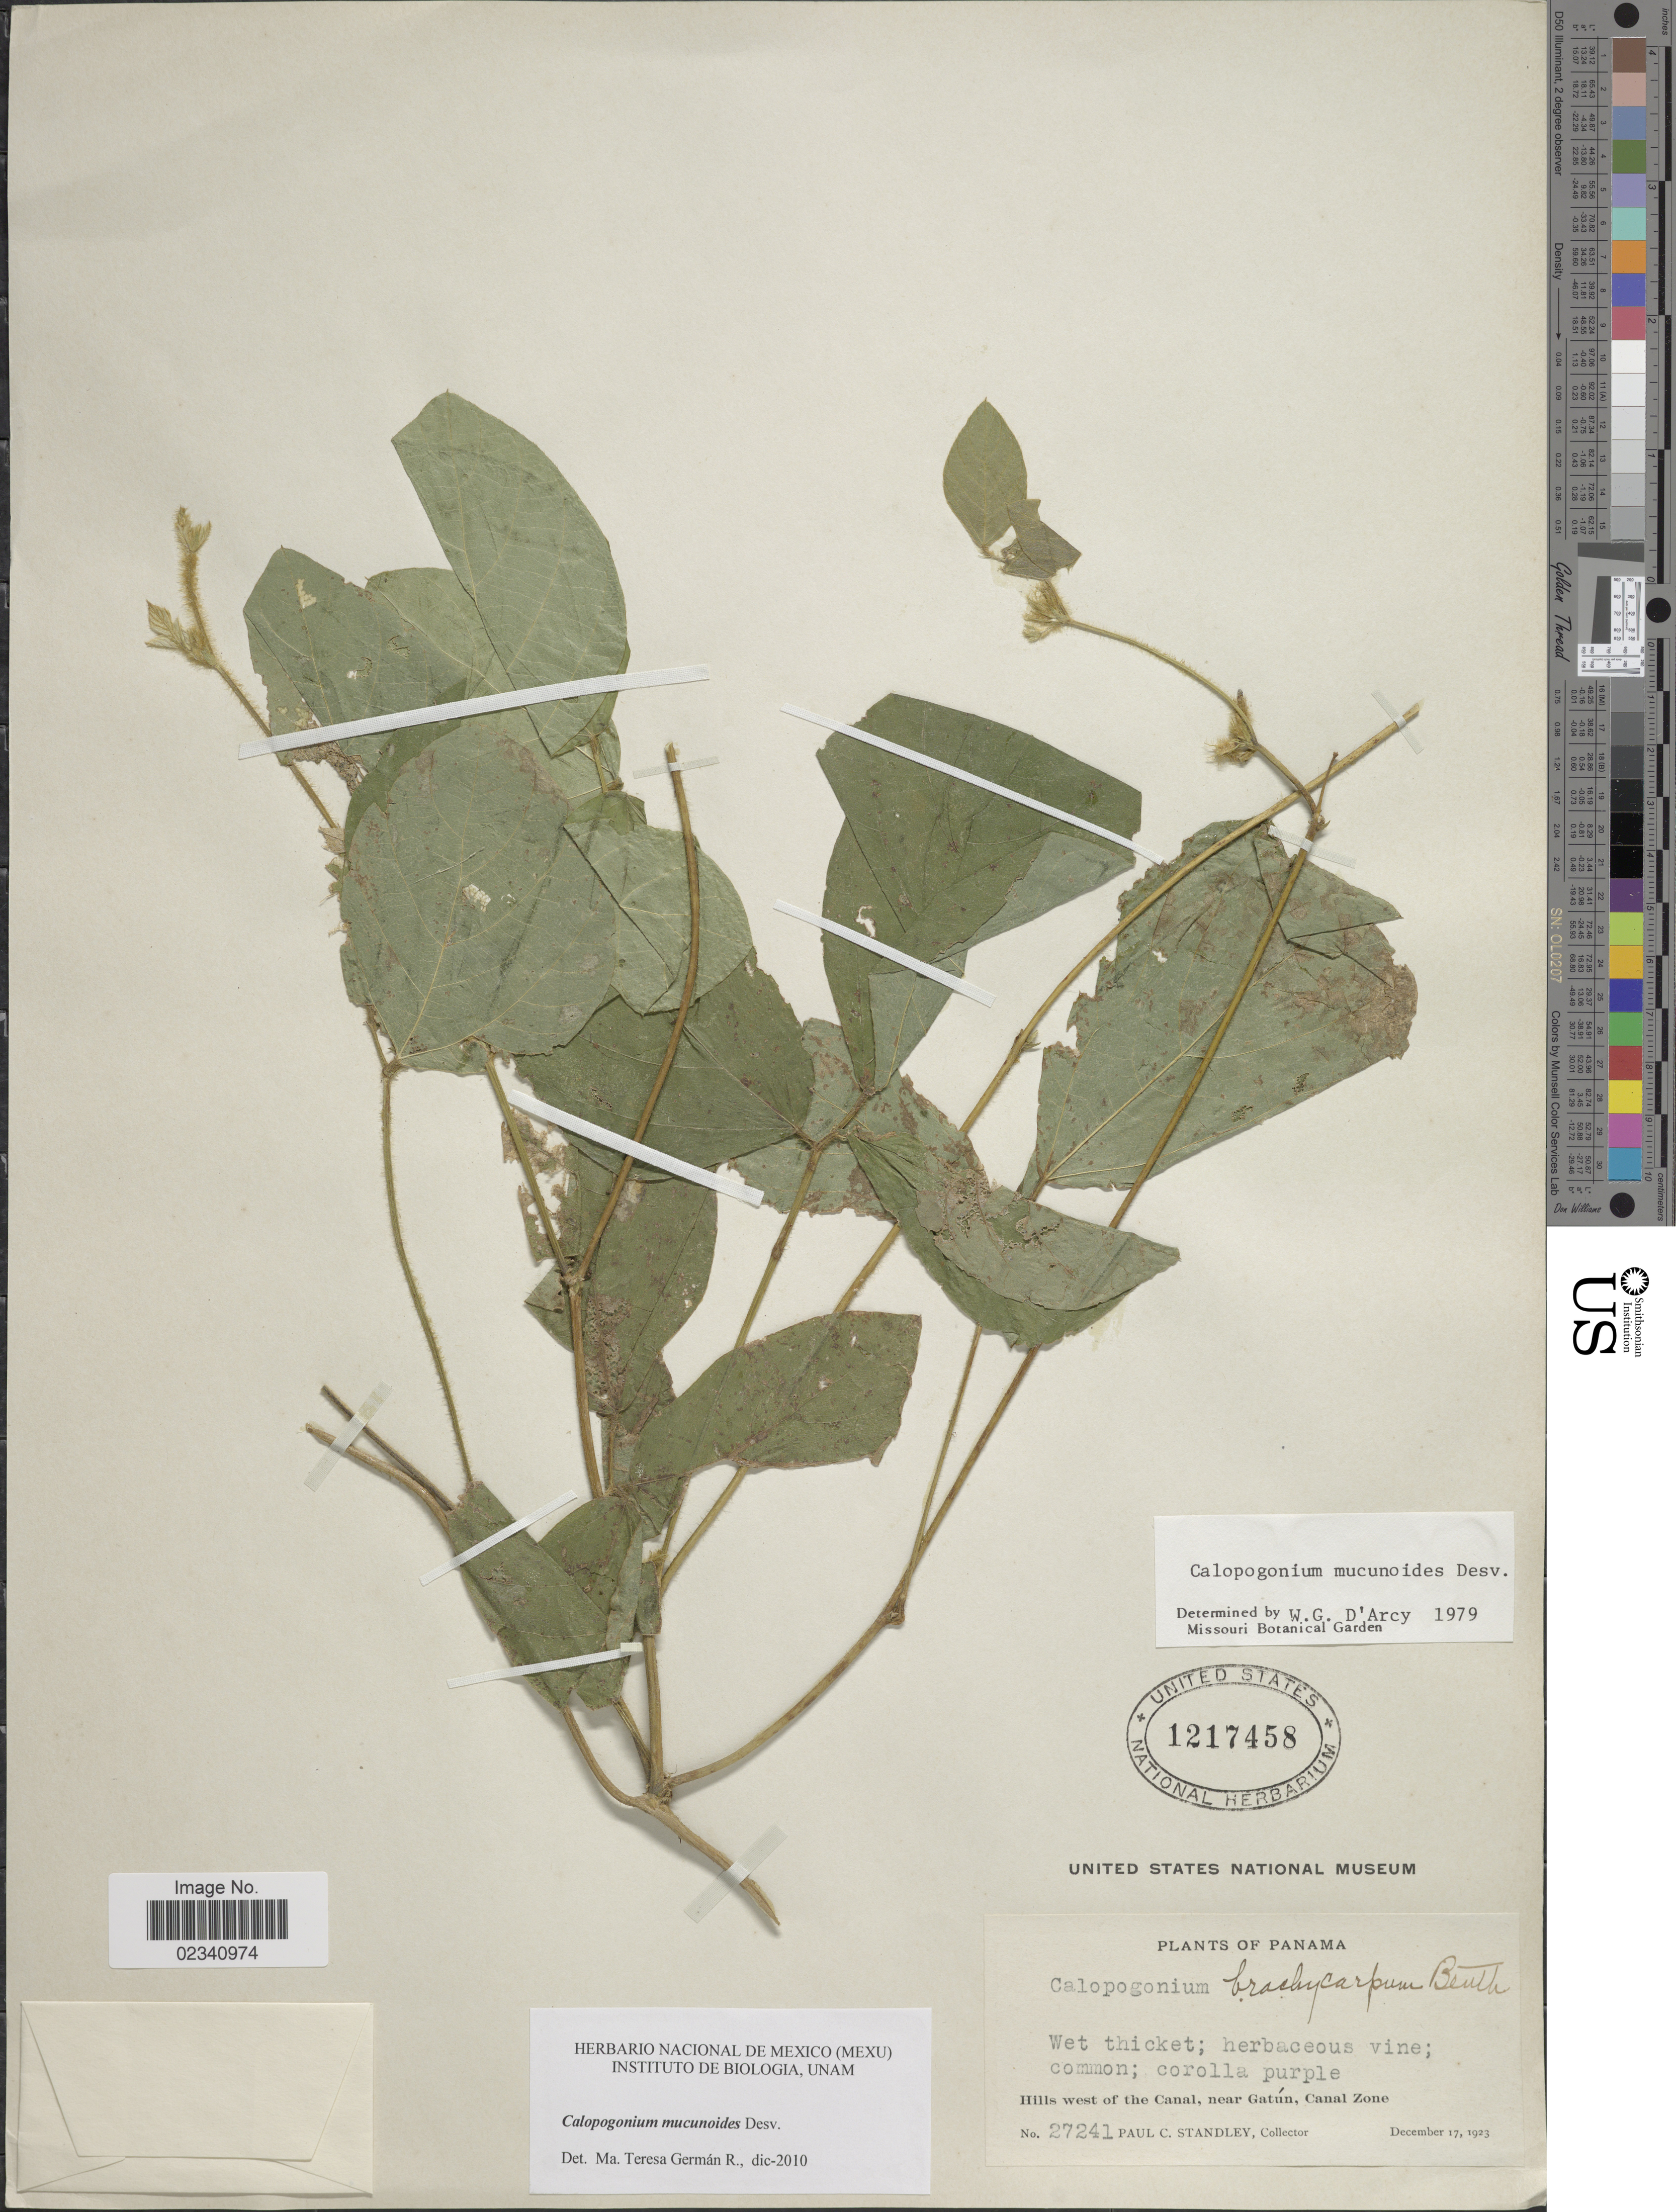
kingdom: Plantae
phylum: Tracheophyta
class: Magnoliopsida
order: Fabales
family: Fabaceae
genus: Calopogonium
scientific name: Calopogonium mucunoides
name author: Desv.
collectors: P. C. Standley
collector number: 27241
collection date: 1923-12-17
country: Panama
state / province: Colón / Panamá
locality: Wet thicket. Hills west of the Canal, near Gatun, Canal Zone.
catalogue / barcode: US 1217458